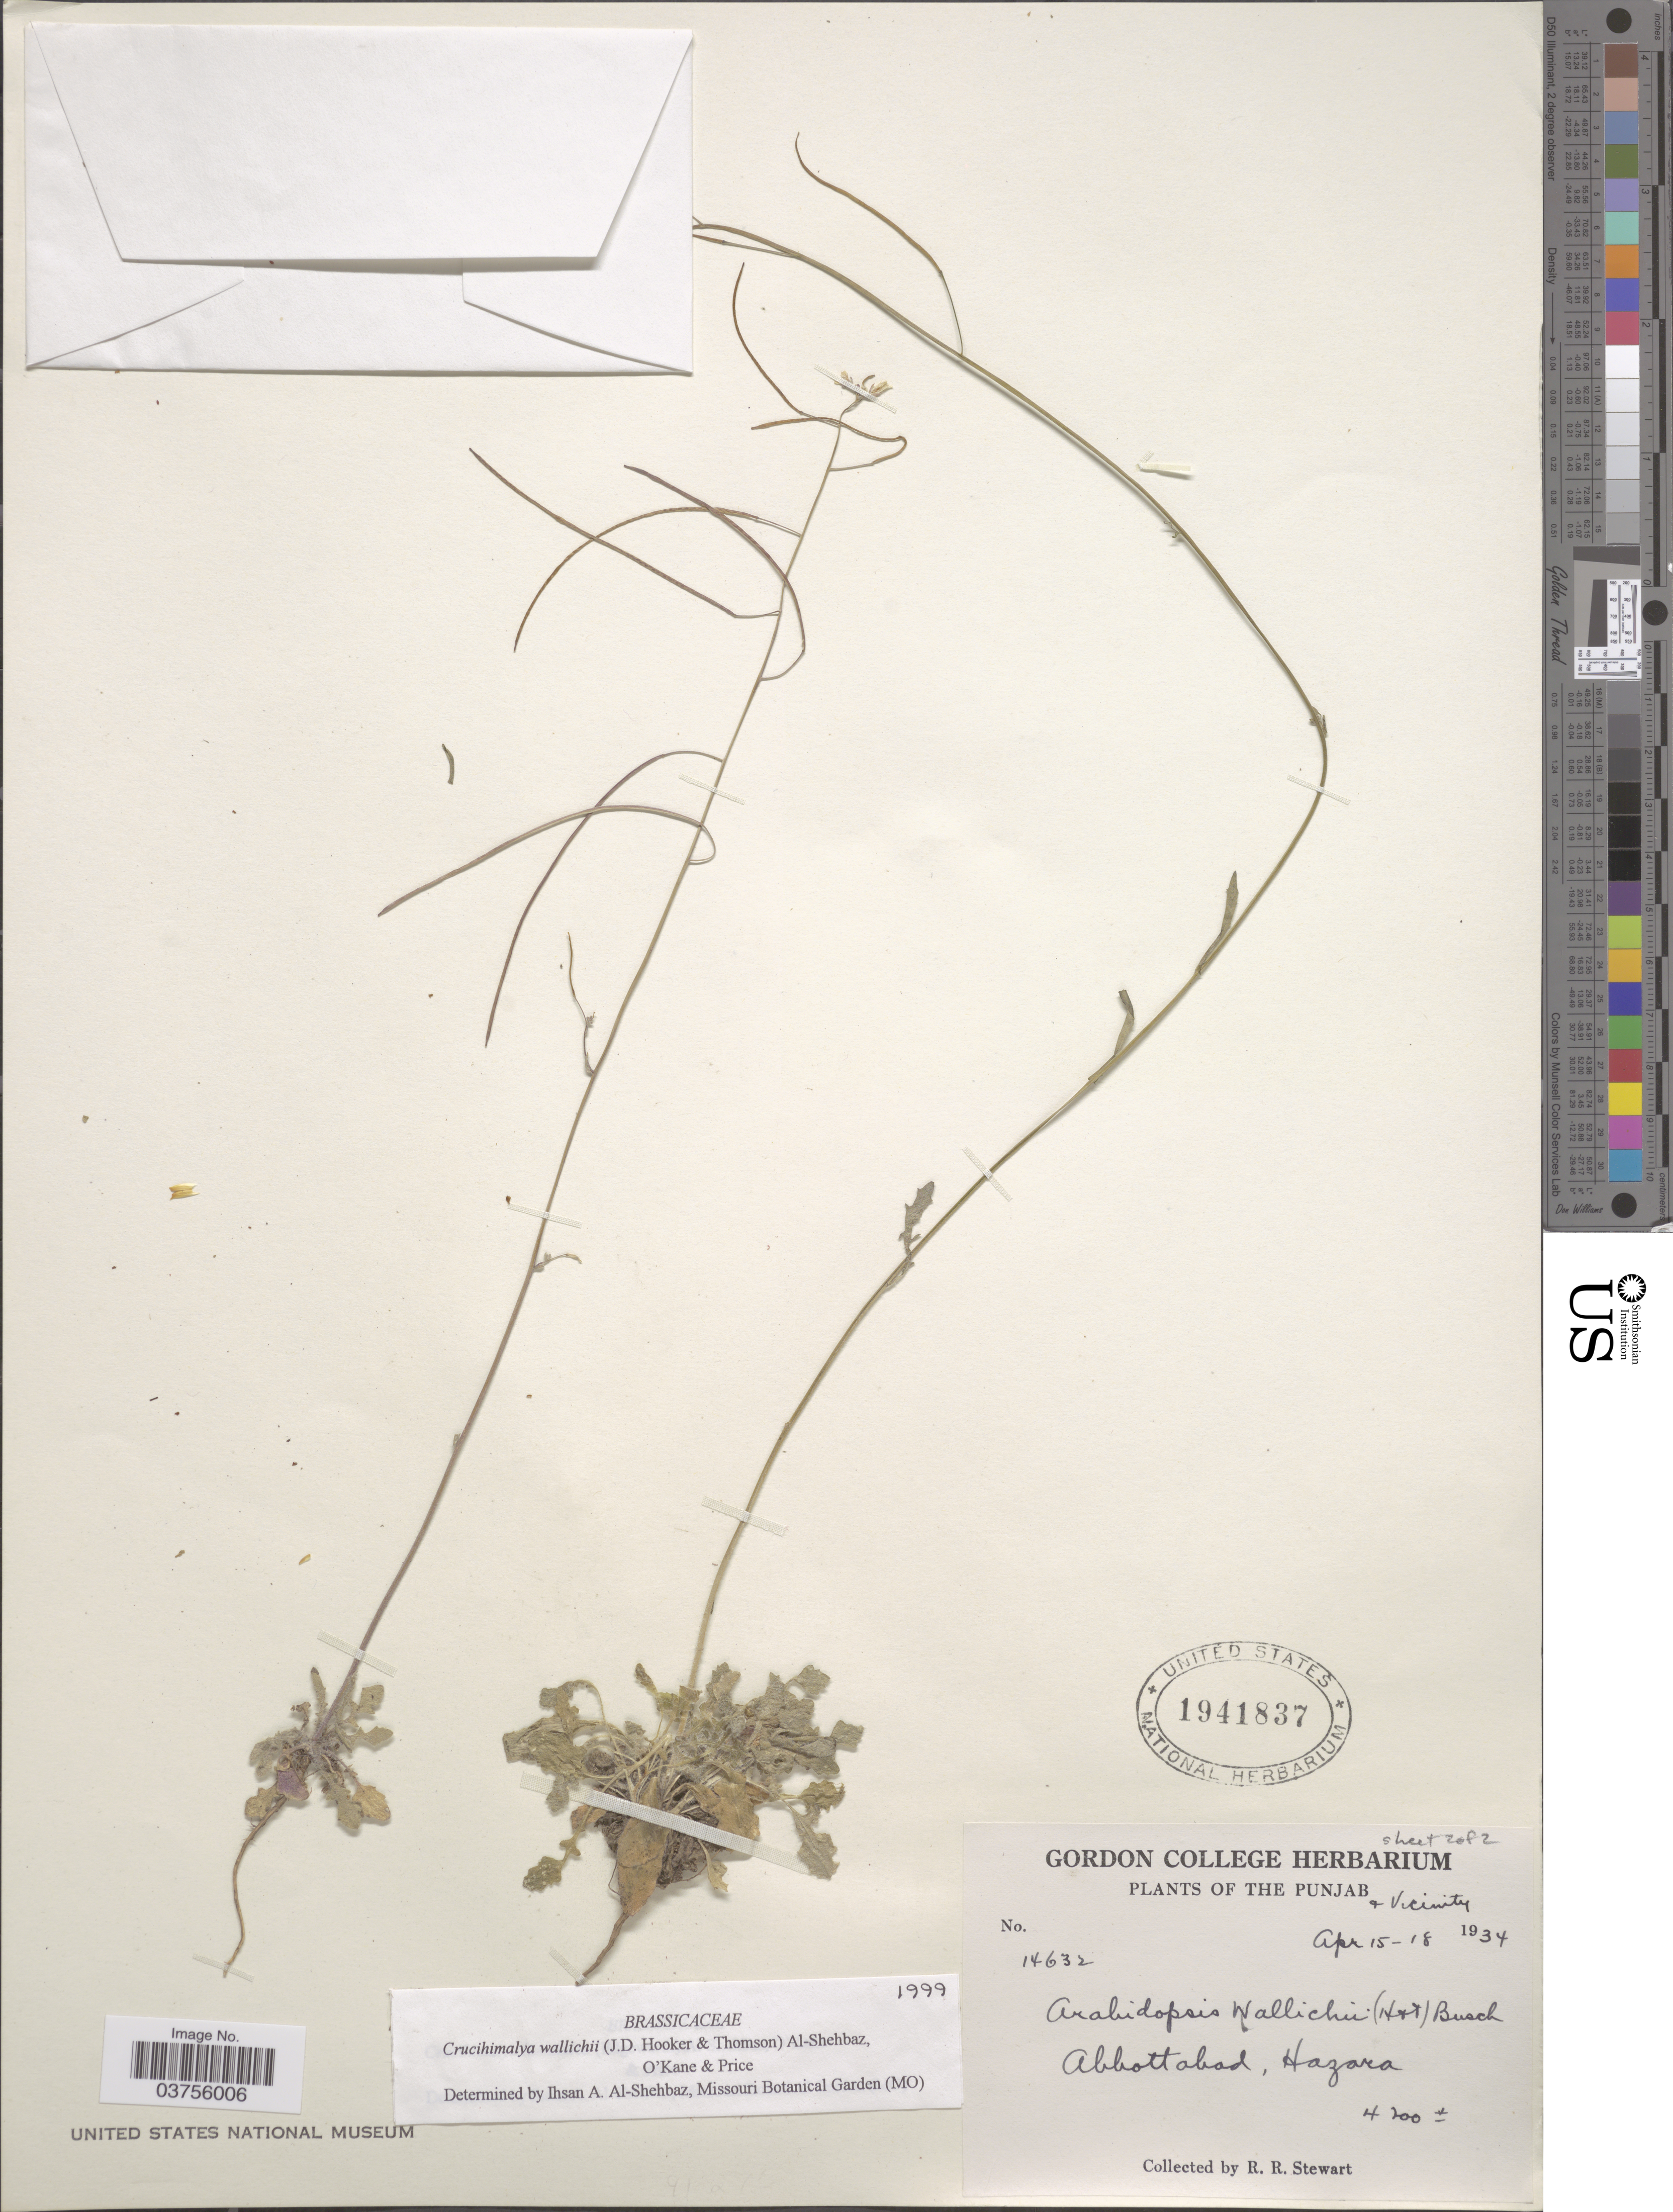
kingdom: Plantae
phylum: Tracheophyta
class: Magnoliopsida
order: Brassicales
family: Brassicaceae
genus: Crucihimalaya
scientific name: Crucihimalaya wallichii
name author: (Hook. f. & Thomson) Al-Shehbaz et al.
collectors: R. Stewart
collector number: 14632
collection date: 1934-04-15/1934-04-18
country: Pakistan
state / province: Khyber Pakhtunkhwa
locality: The Punjab + Vicinity. Abbottabad, Hazara.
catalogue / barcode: US 1941837